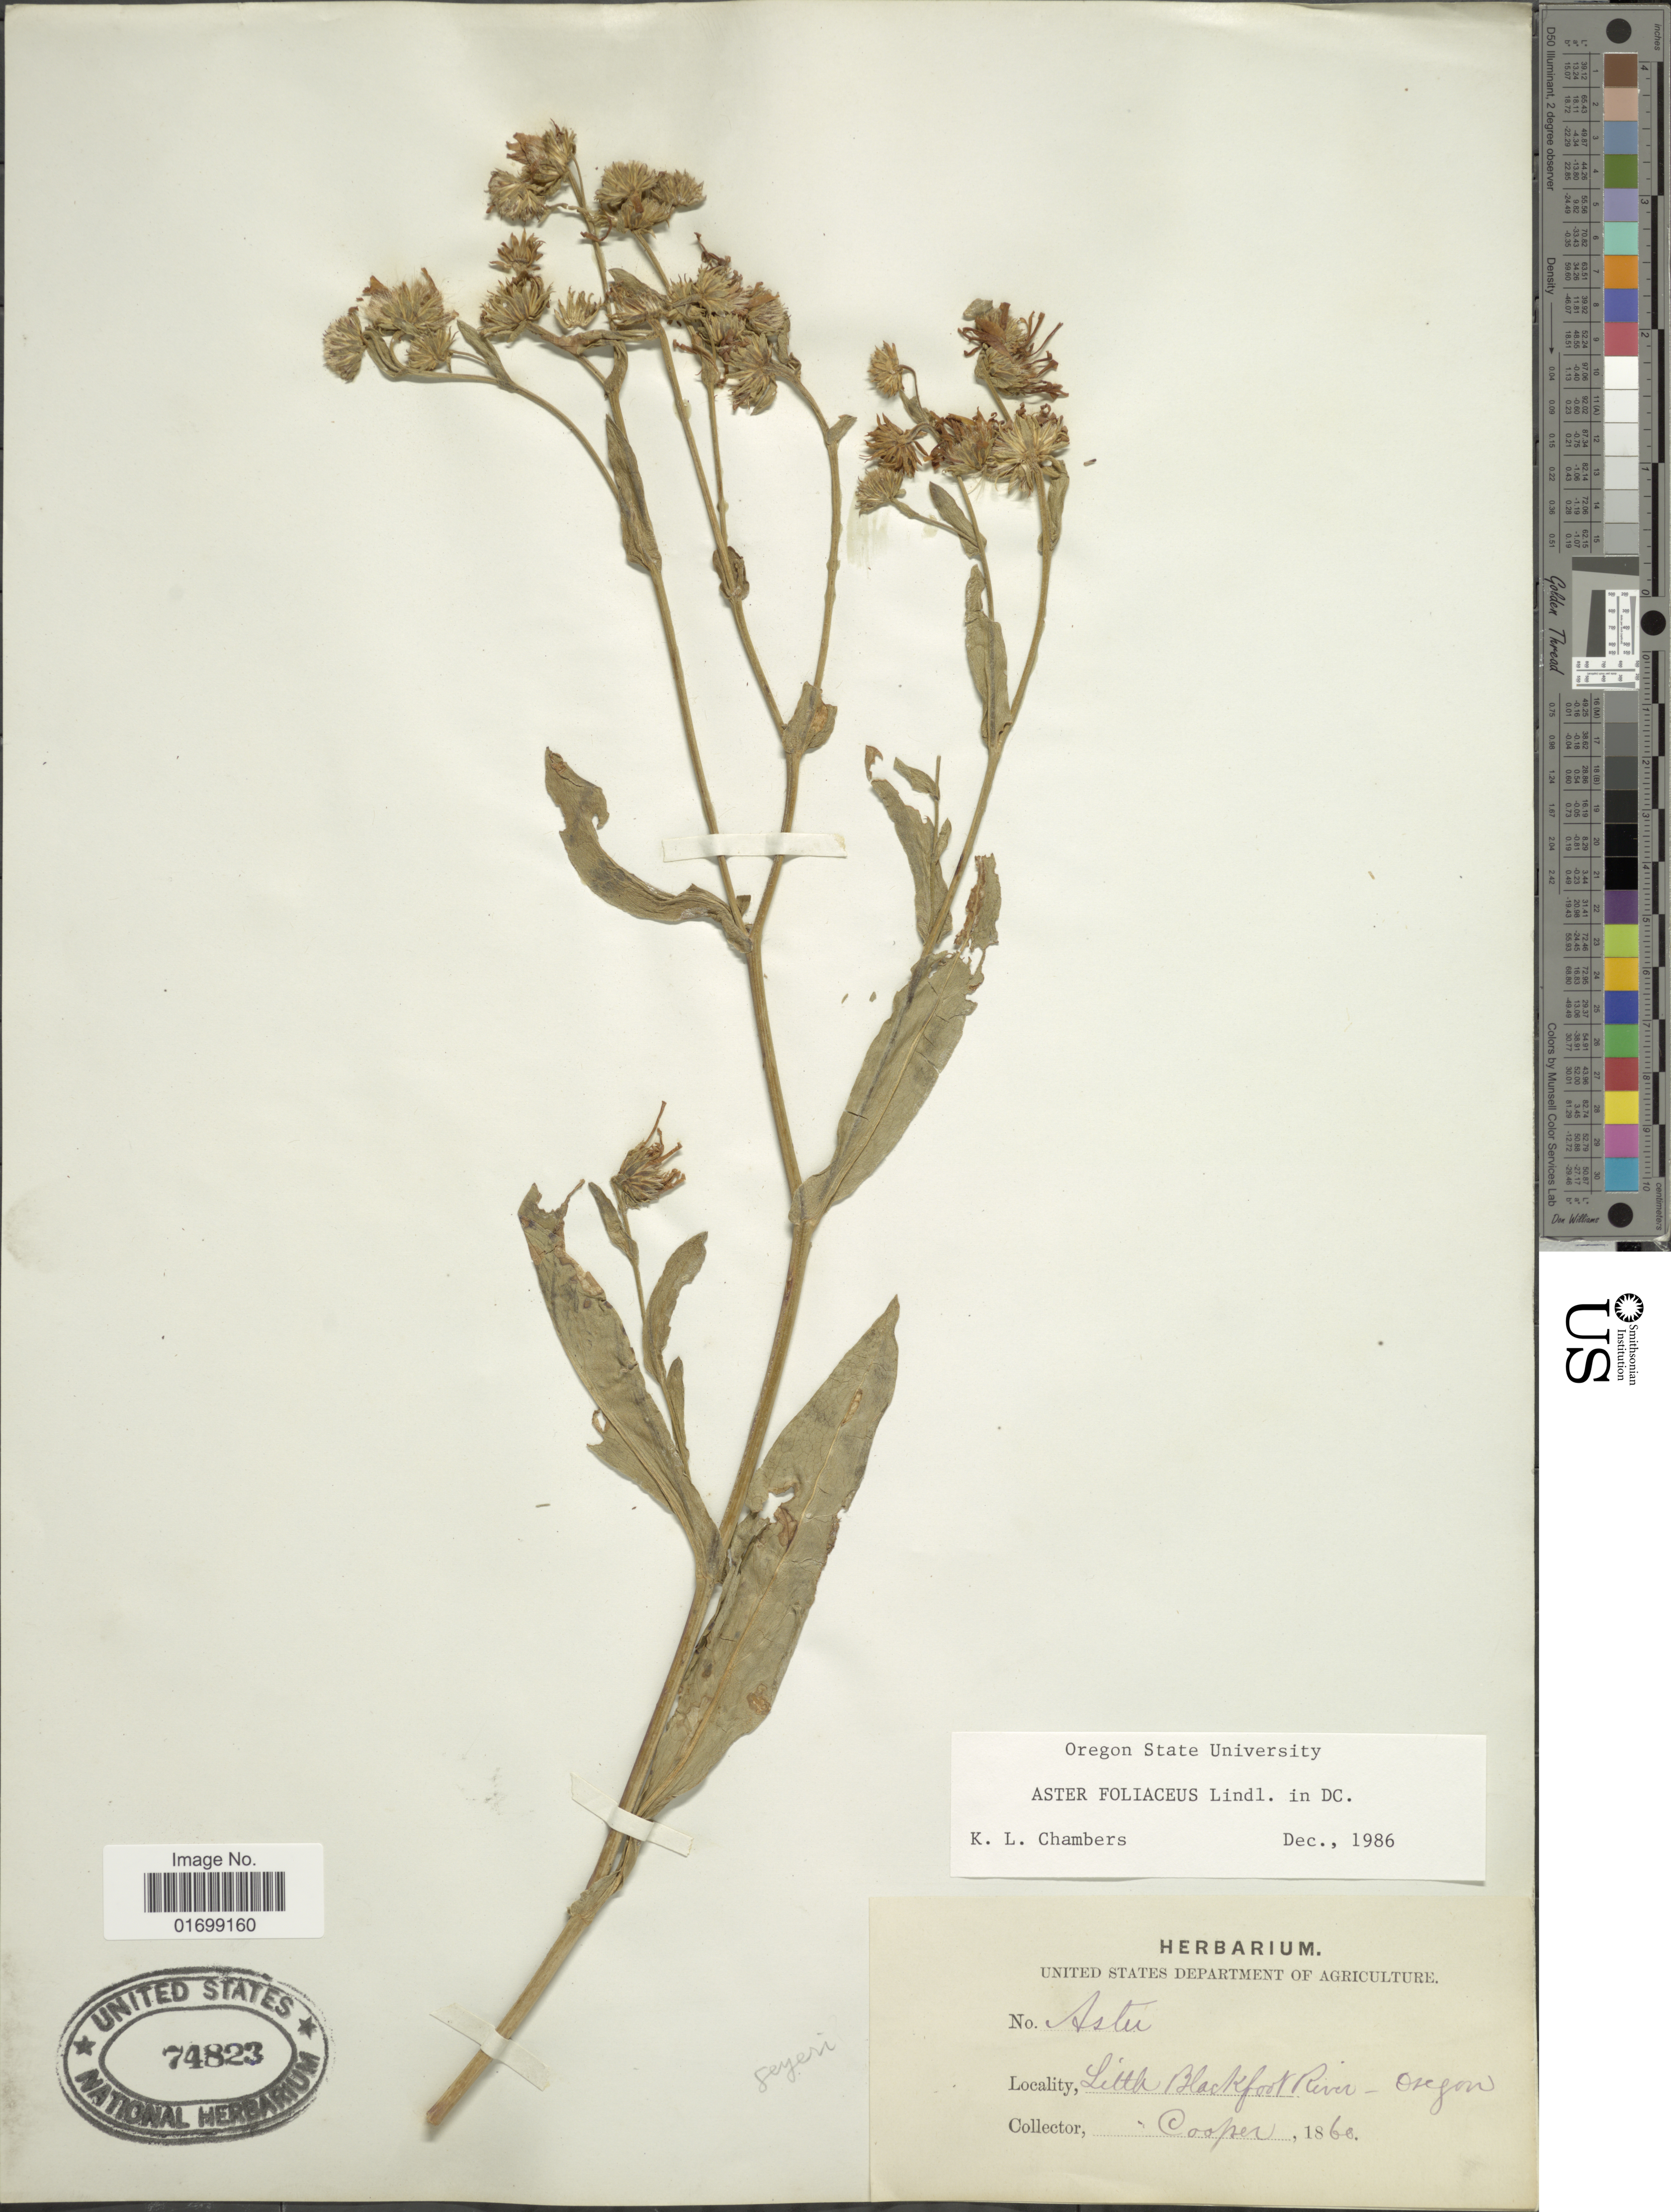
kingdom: Plantae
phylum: Tracheophyta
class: Magnoliopsida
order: Asterales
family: Asteraceae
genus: Symphyotrichum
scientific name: Symphyotrichum foliaceum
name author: (Lindl. ex DC.) G.L. Nesom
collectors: -- Cooper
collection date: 1860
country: United States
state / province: Oregon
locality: Little Blackfoot River.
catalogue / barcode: US 74823